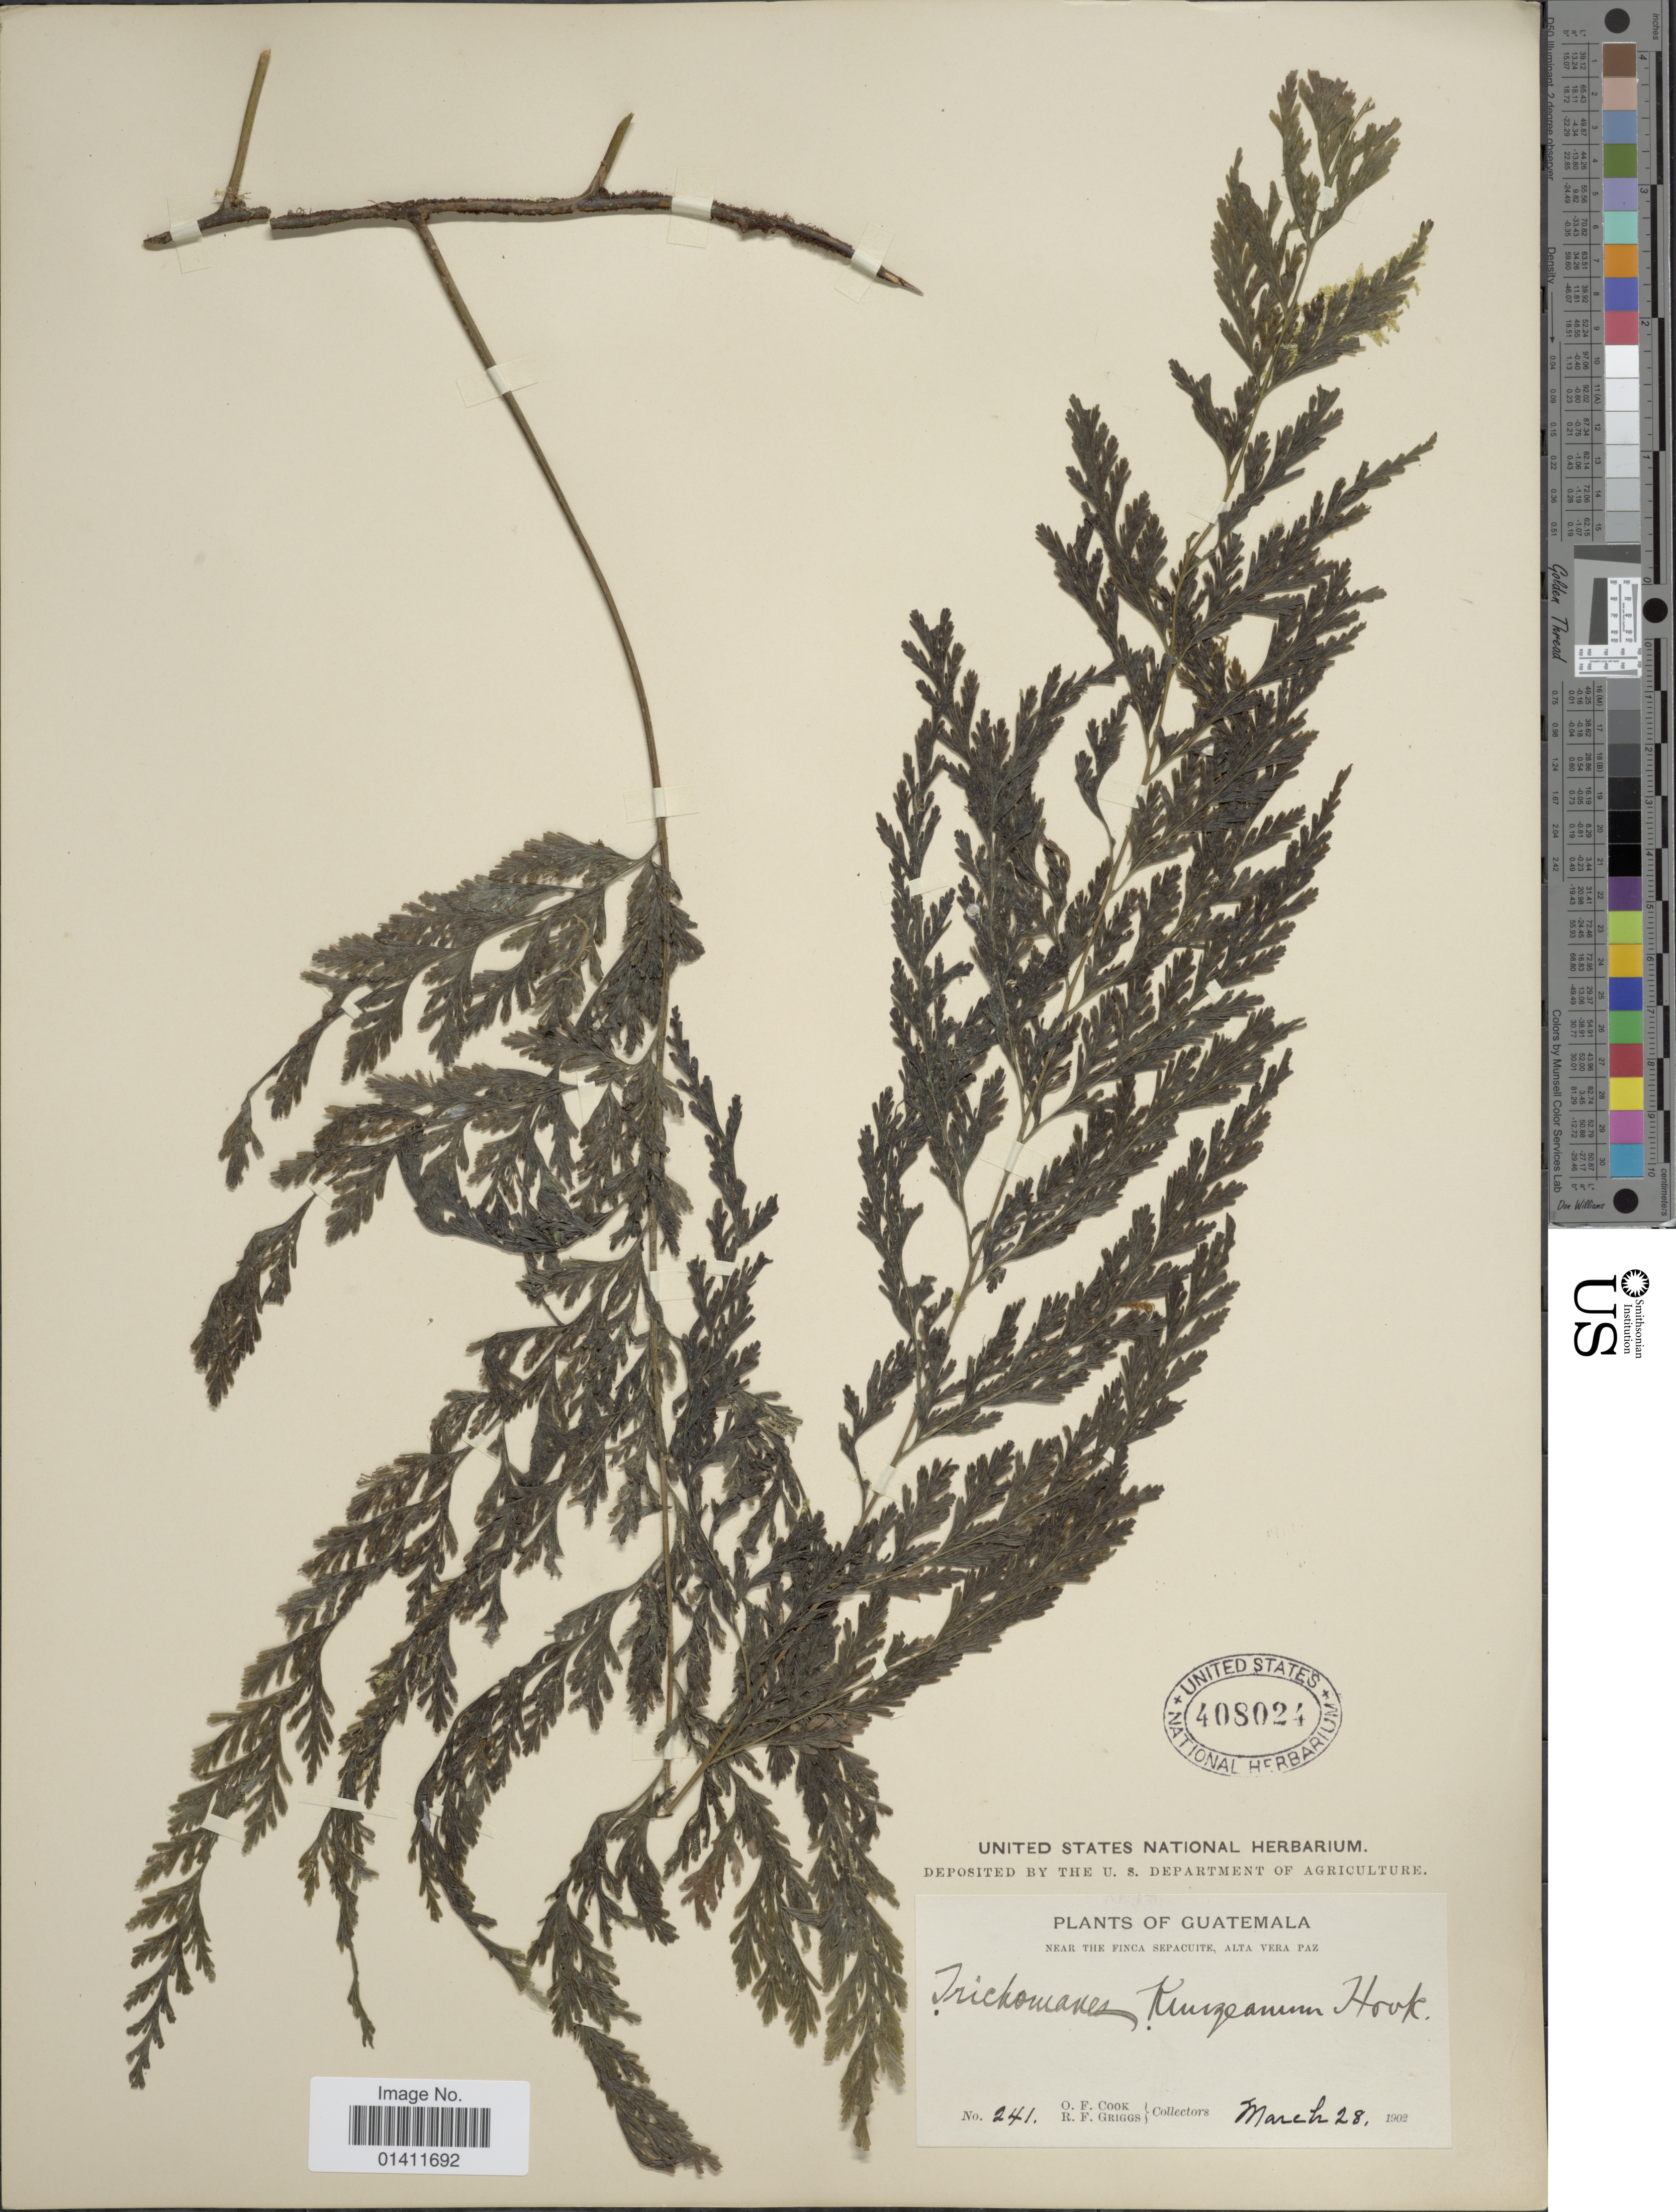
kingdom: Plantae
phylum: Tracheophyta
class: Polypodiopsida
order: Hymenophyllales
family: Hymenophyllaceae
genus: Vandenboschia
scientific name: Vandenboschia radicans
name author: (Sw.) Copel.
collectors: O. F. Cook & R. F. Griggs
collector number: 241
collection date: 1902-03-28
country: Guatemala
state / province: Alta Verapaz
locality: Near the Finca Sepacuite, Alta Vera Paz.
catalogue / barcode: US 408024